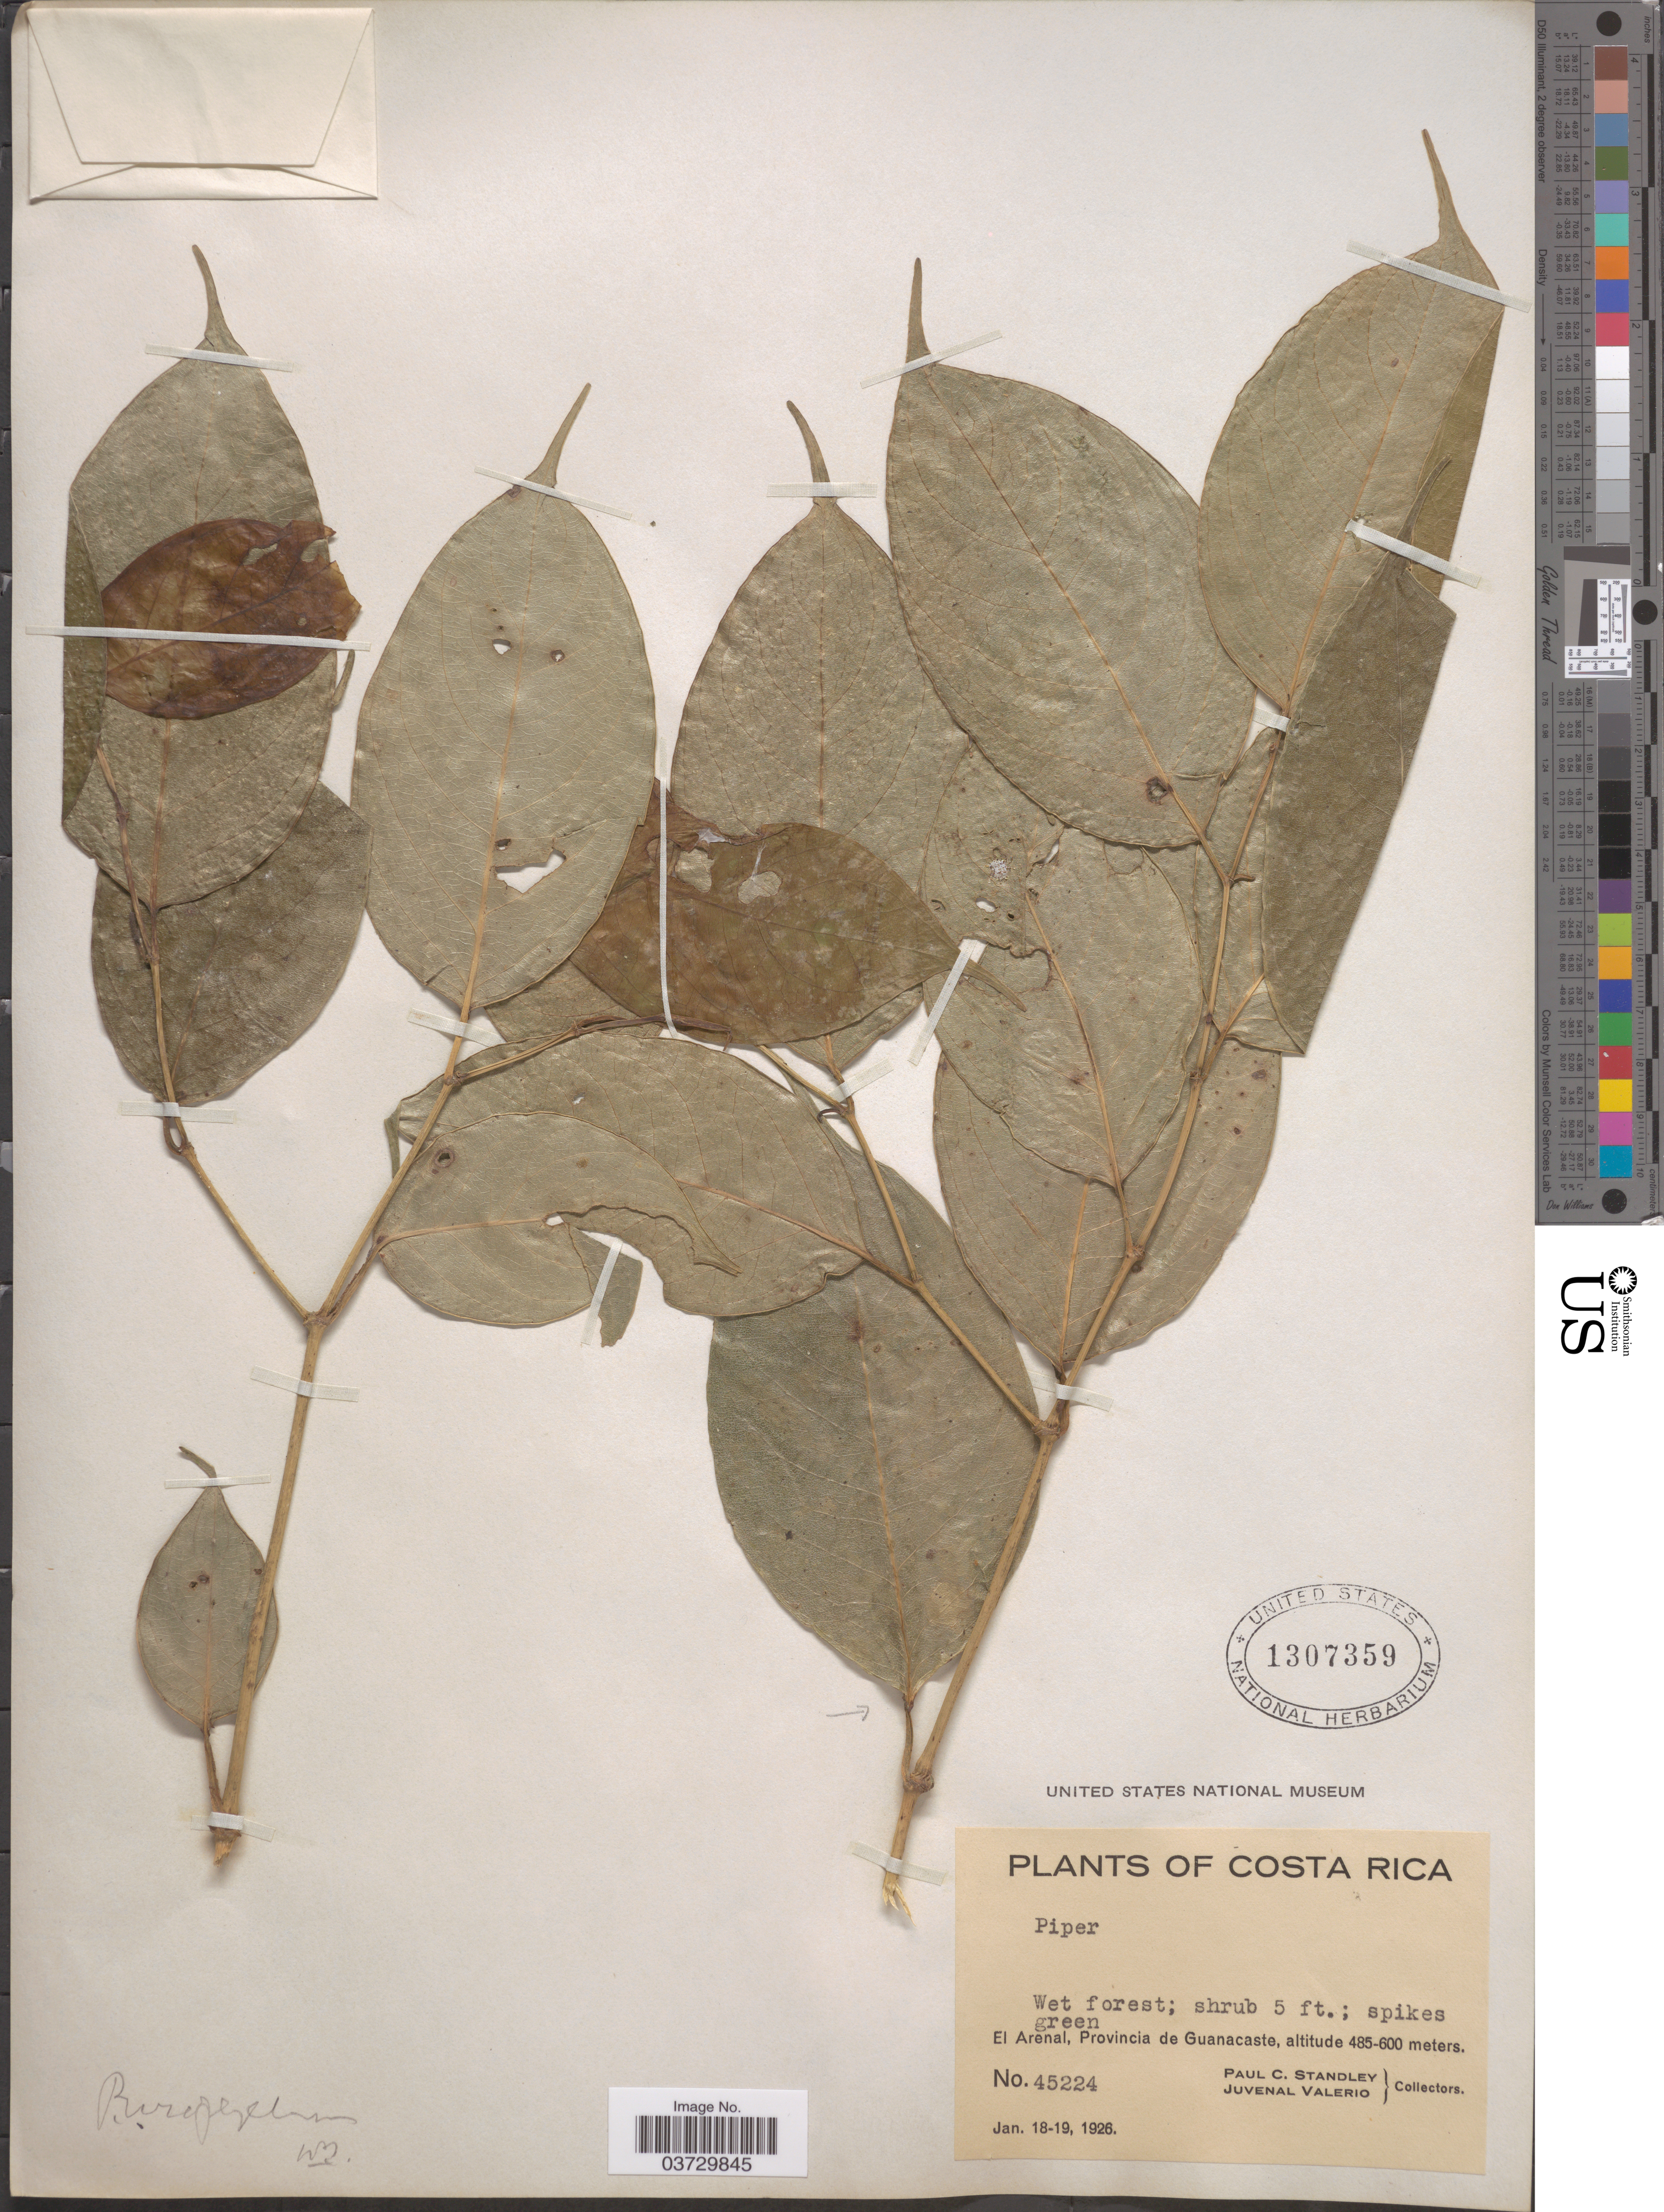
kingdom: Plantae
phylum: Tracheophyta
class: Magnoliopsida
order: Piperales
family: Piperaceae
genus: Piper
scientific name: Piper urophyllum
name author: DC.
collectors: P. C. Standley & J. Valerio R.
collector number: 45224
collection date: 1926-01-18/1926-01-19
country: Costa Rica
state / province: Guanacaste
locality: El Arenal.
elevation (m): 485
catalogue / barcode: US 1307359